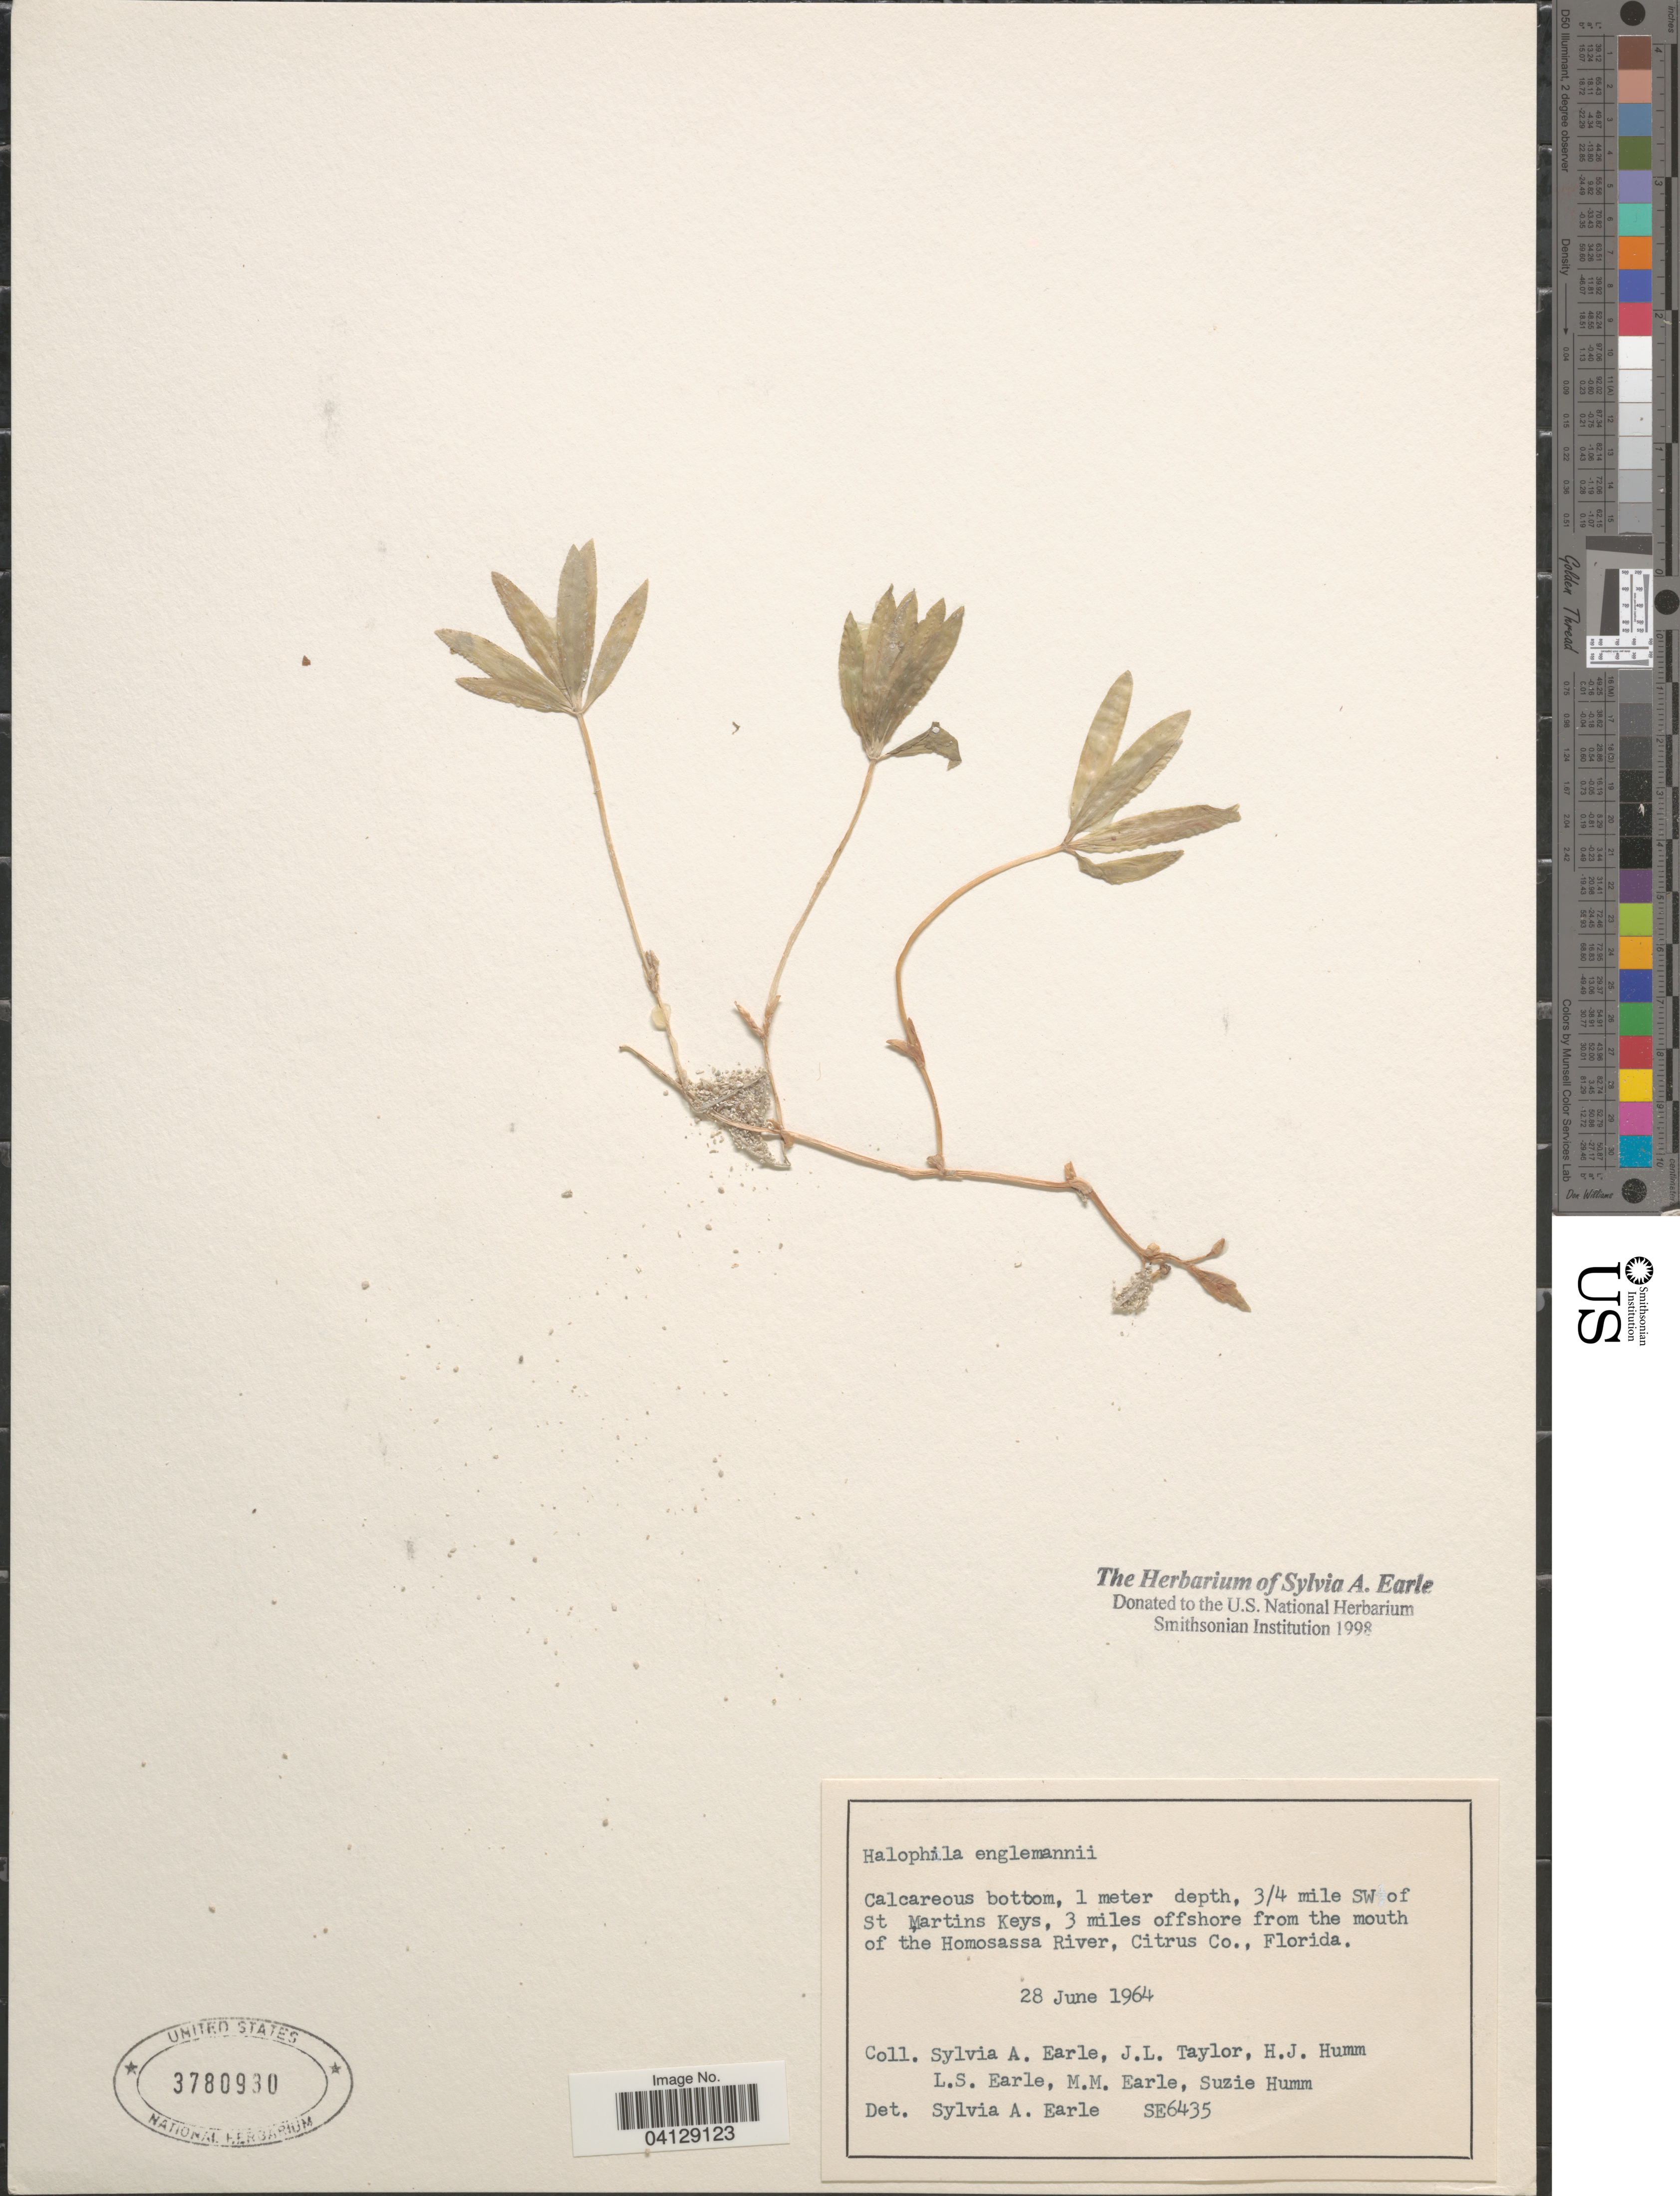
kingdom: Plantae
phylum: Tracheophyta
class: Liliopsida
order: Alismatales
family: Hydrocharitaceae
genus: Halophila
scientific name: Halophila engelmannii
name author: Asch.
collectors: S. A. Earle, J. L. Taylor, H. J. Humm, L. Earle & et al.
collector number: SE6433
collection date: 1964-06-28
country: United States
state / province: Florida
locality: Calcareous bottom, 1 meter depth, 3/4 mile SW of St Martins Keys, 3 miles offshore from the mouth of the Homosassa River, Citrus Co.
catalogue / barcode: US 3780930